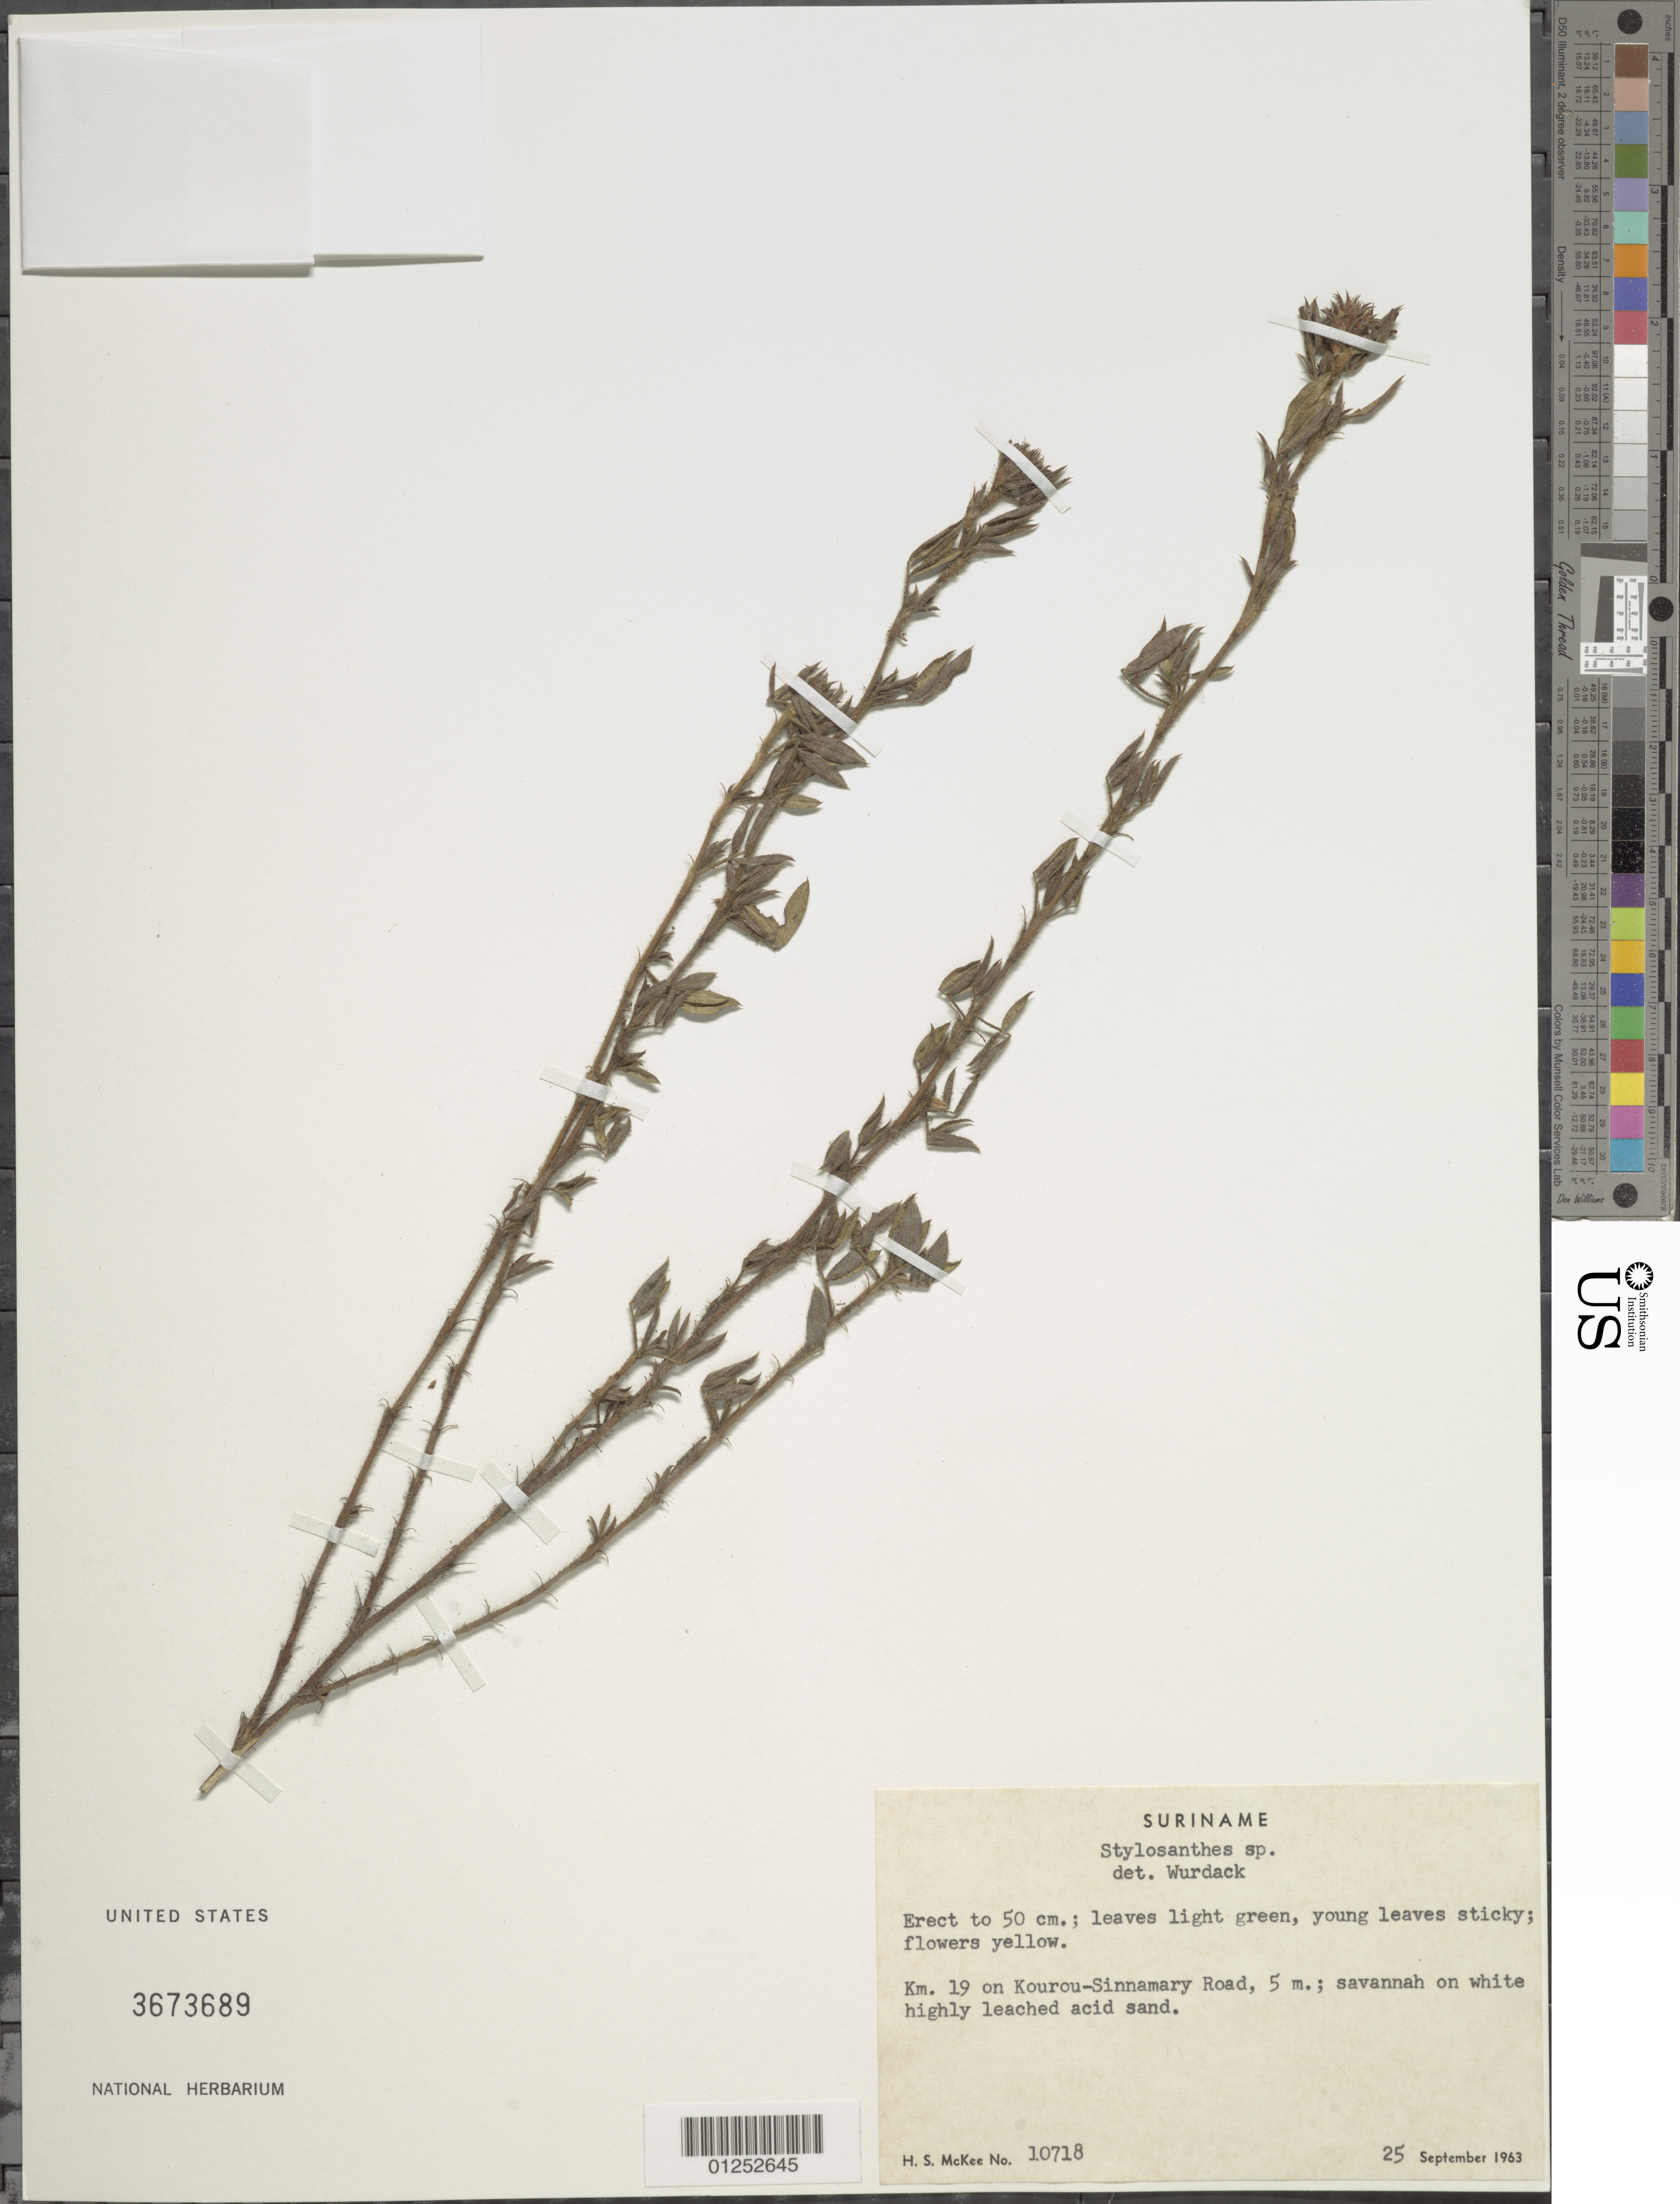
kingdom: Plantae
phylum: Tracheophyta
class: Magnoliopsida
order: Fabales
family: Fabaceae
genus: Stylosanthes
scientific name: Stylosanthes sp.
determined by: Wurdack, John J., (US), US (UNITED STATES)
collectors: H. S. McKee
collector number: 25 Sep 1963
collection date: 1963-09-25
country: Suriname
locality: Km. 19 on Kourou-Sinnamary Road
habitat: Savannah on white highly leached acid sand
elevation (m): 5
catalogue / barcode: US 3673689